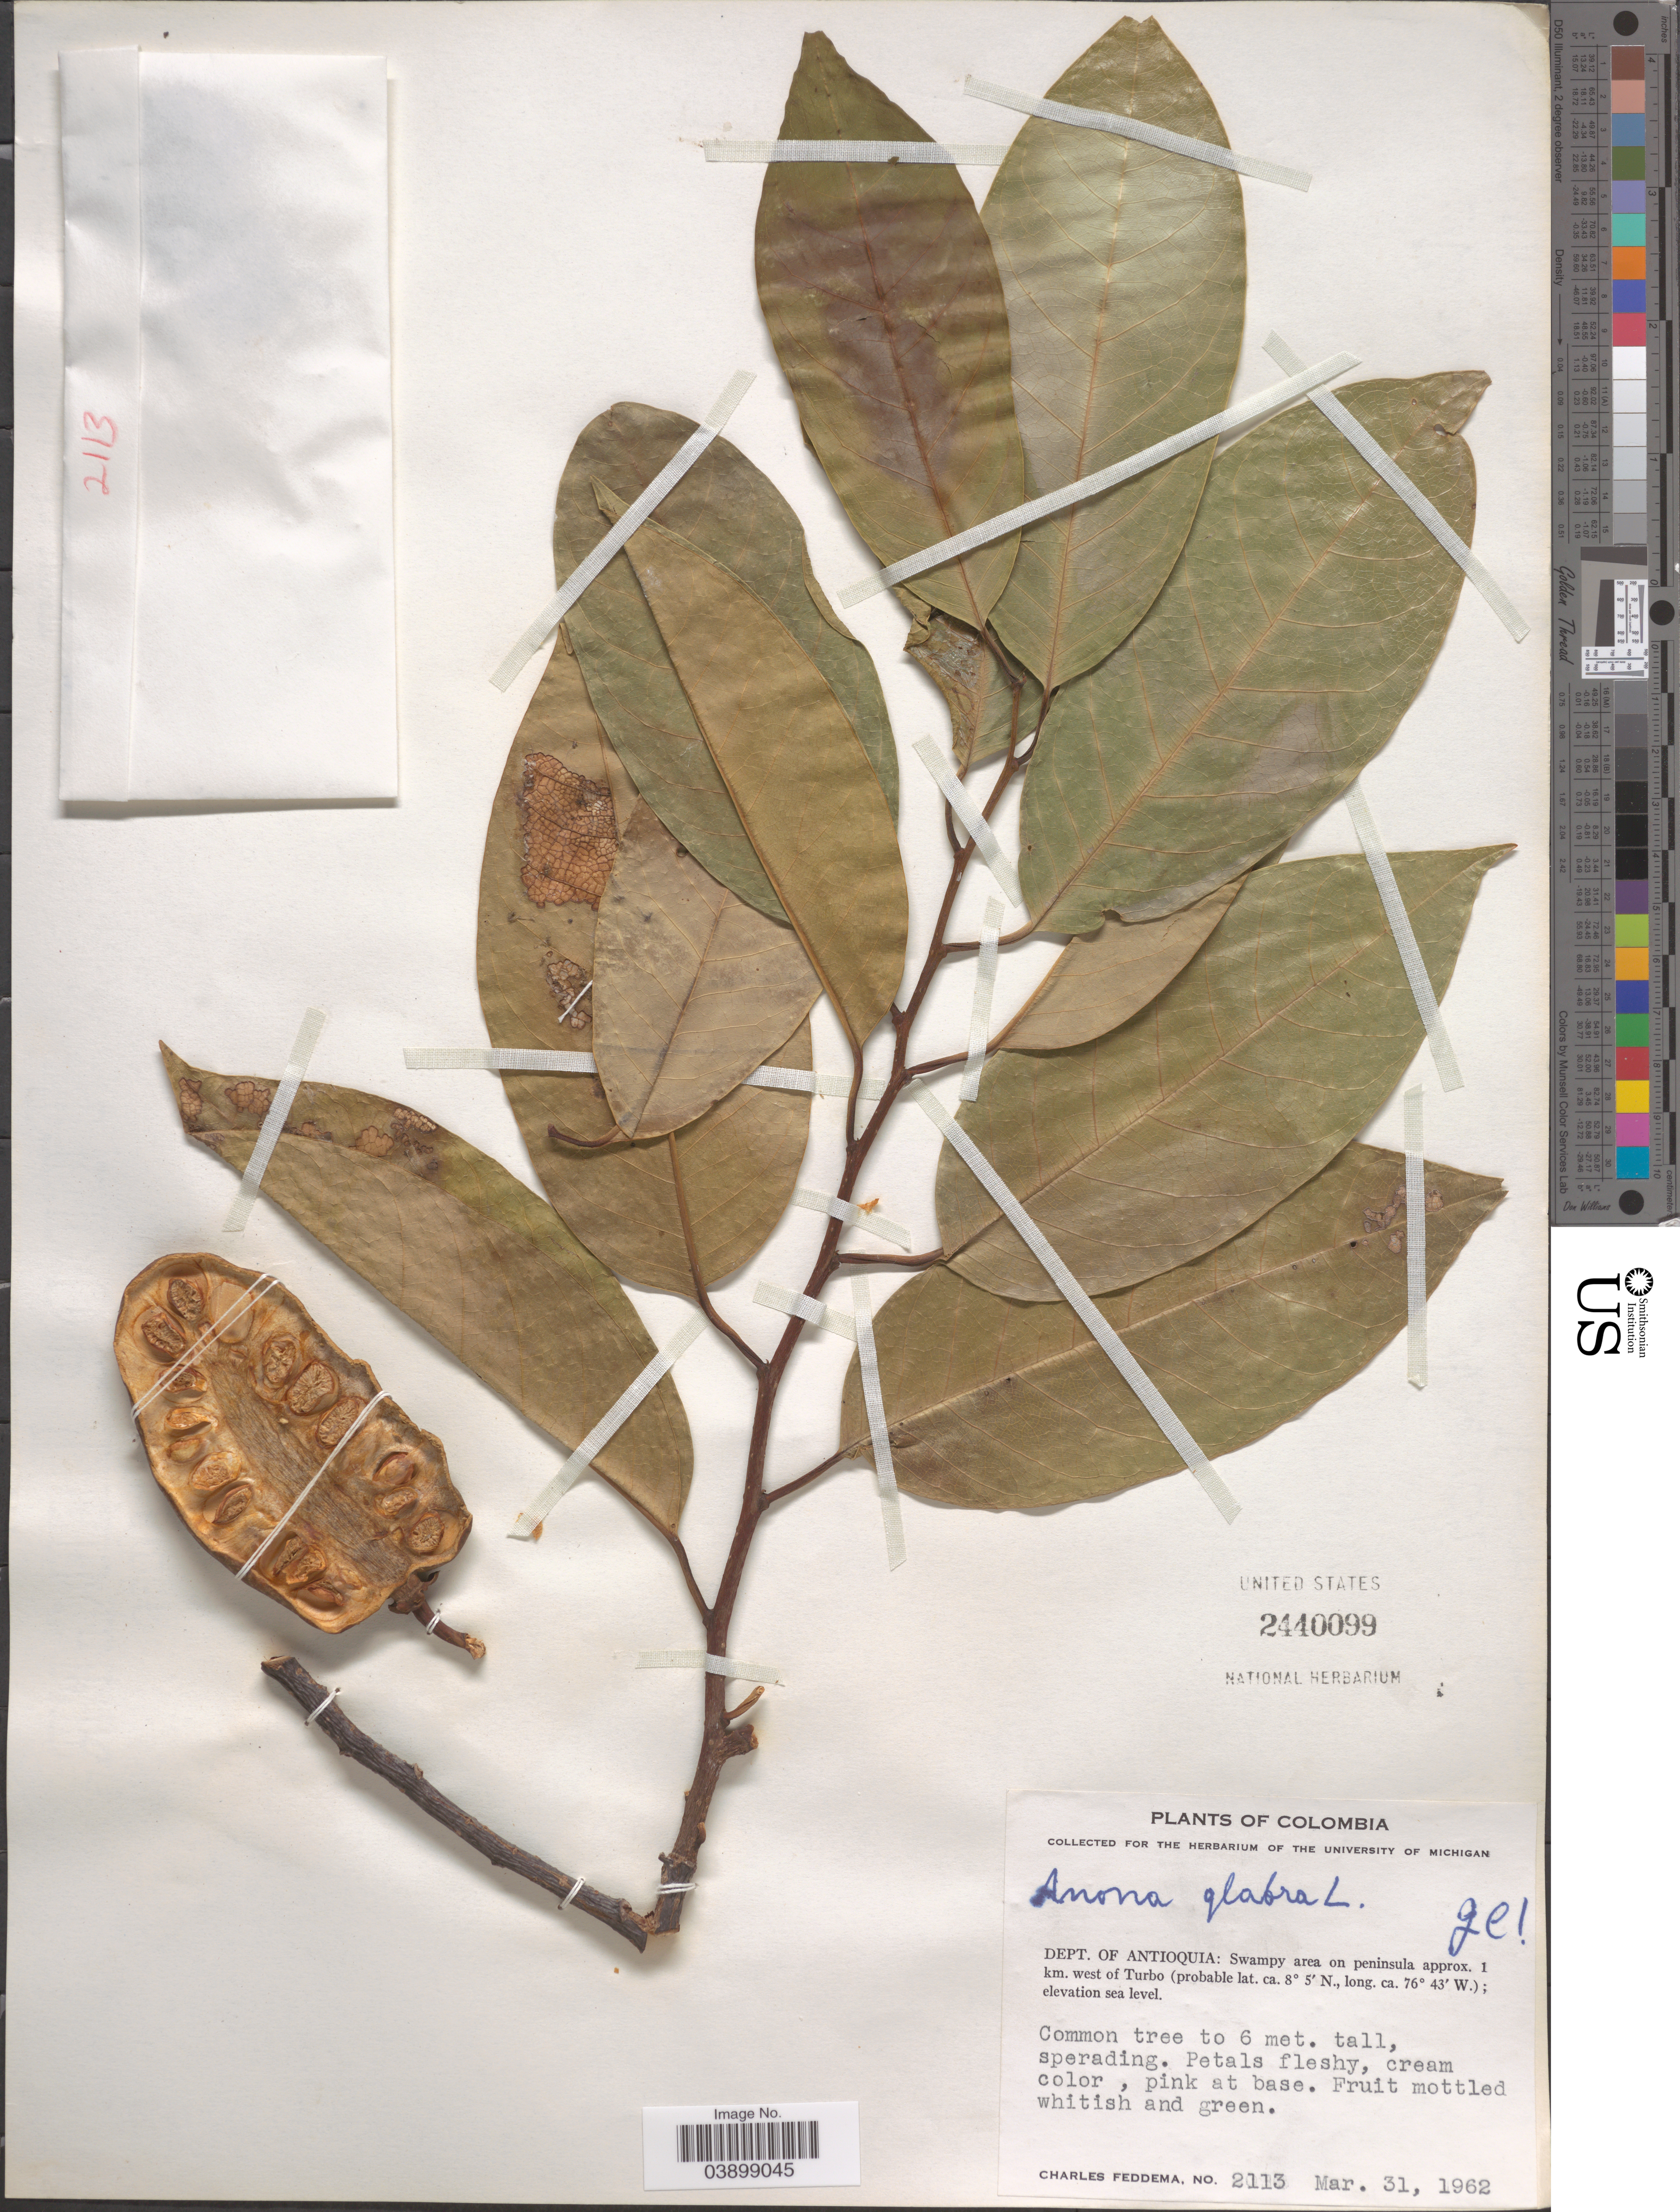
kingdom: Plantae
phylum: Tracheophyta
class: Magnoliopsida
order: Magnoliales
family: Annonaceae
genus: Annona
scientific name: Annona glabra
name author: L.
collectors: C. Feddema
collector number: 2113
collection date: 1962-03-31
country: Colombia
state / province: Antioquia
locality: Dept. of Antioquia: Swampy area on peninsula approx. 1 km. west of Turbo.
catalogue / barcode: US 2440099